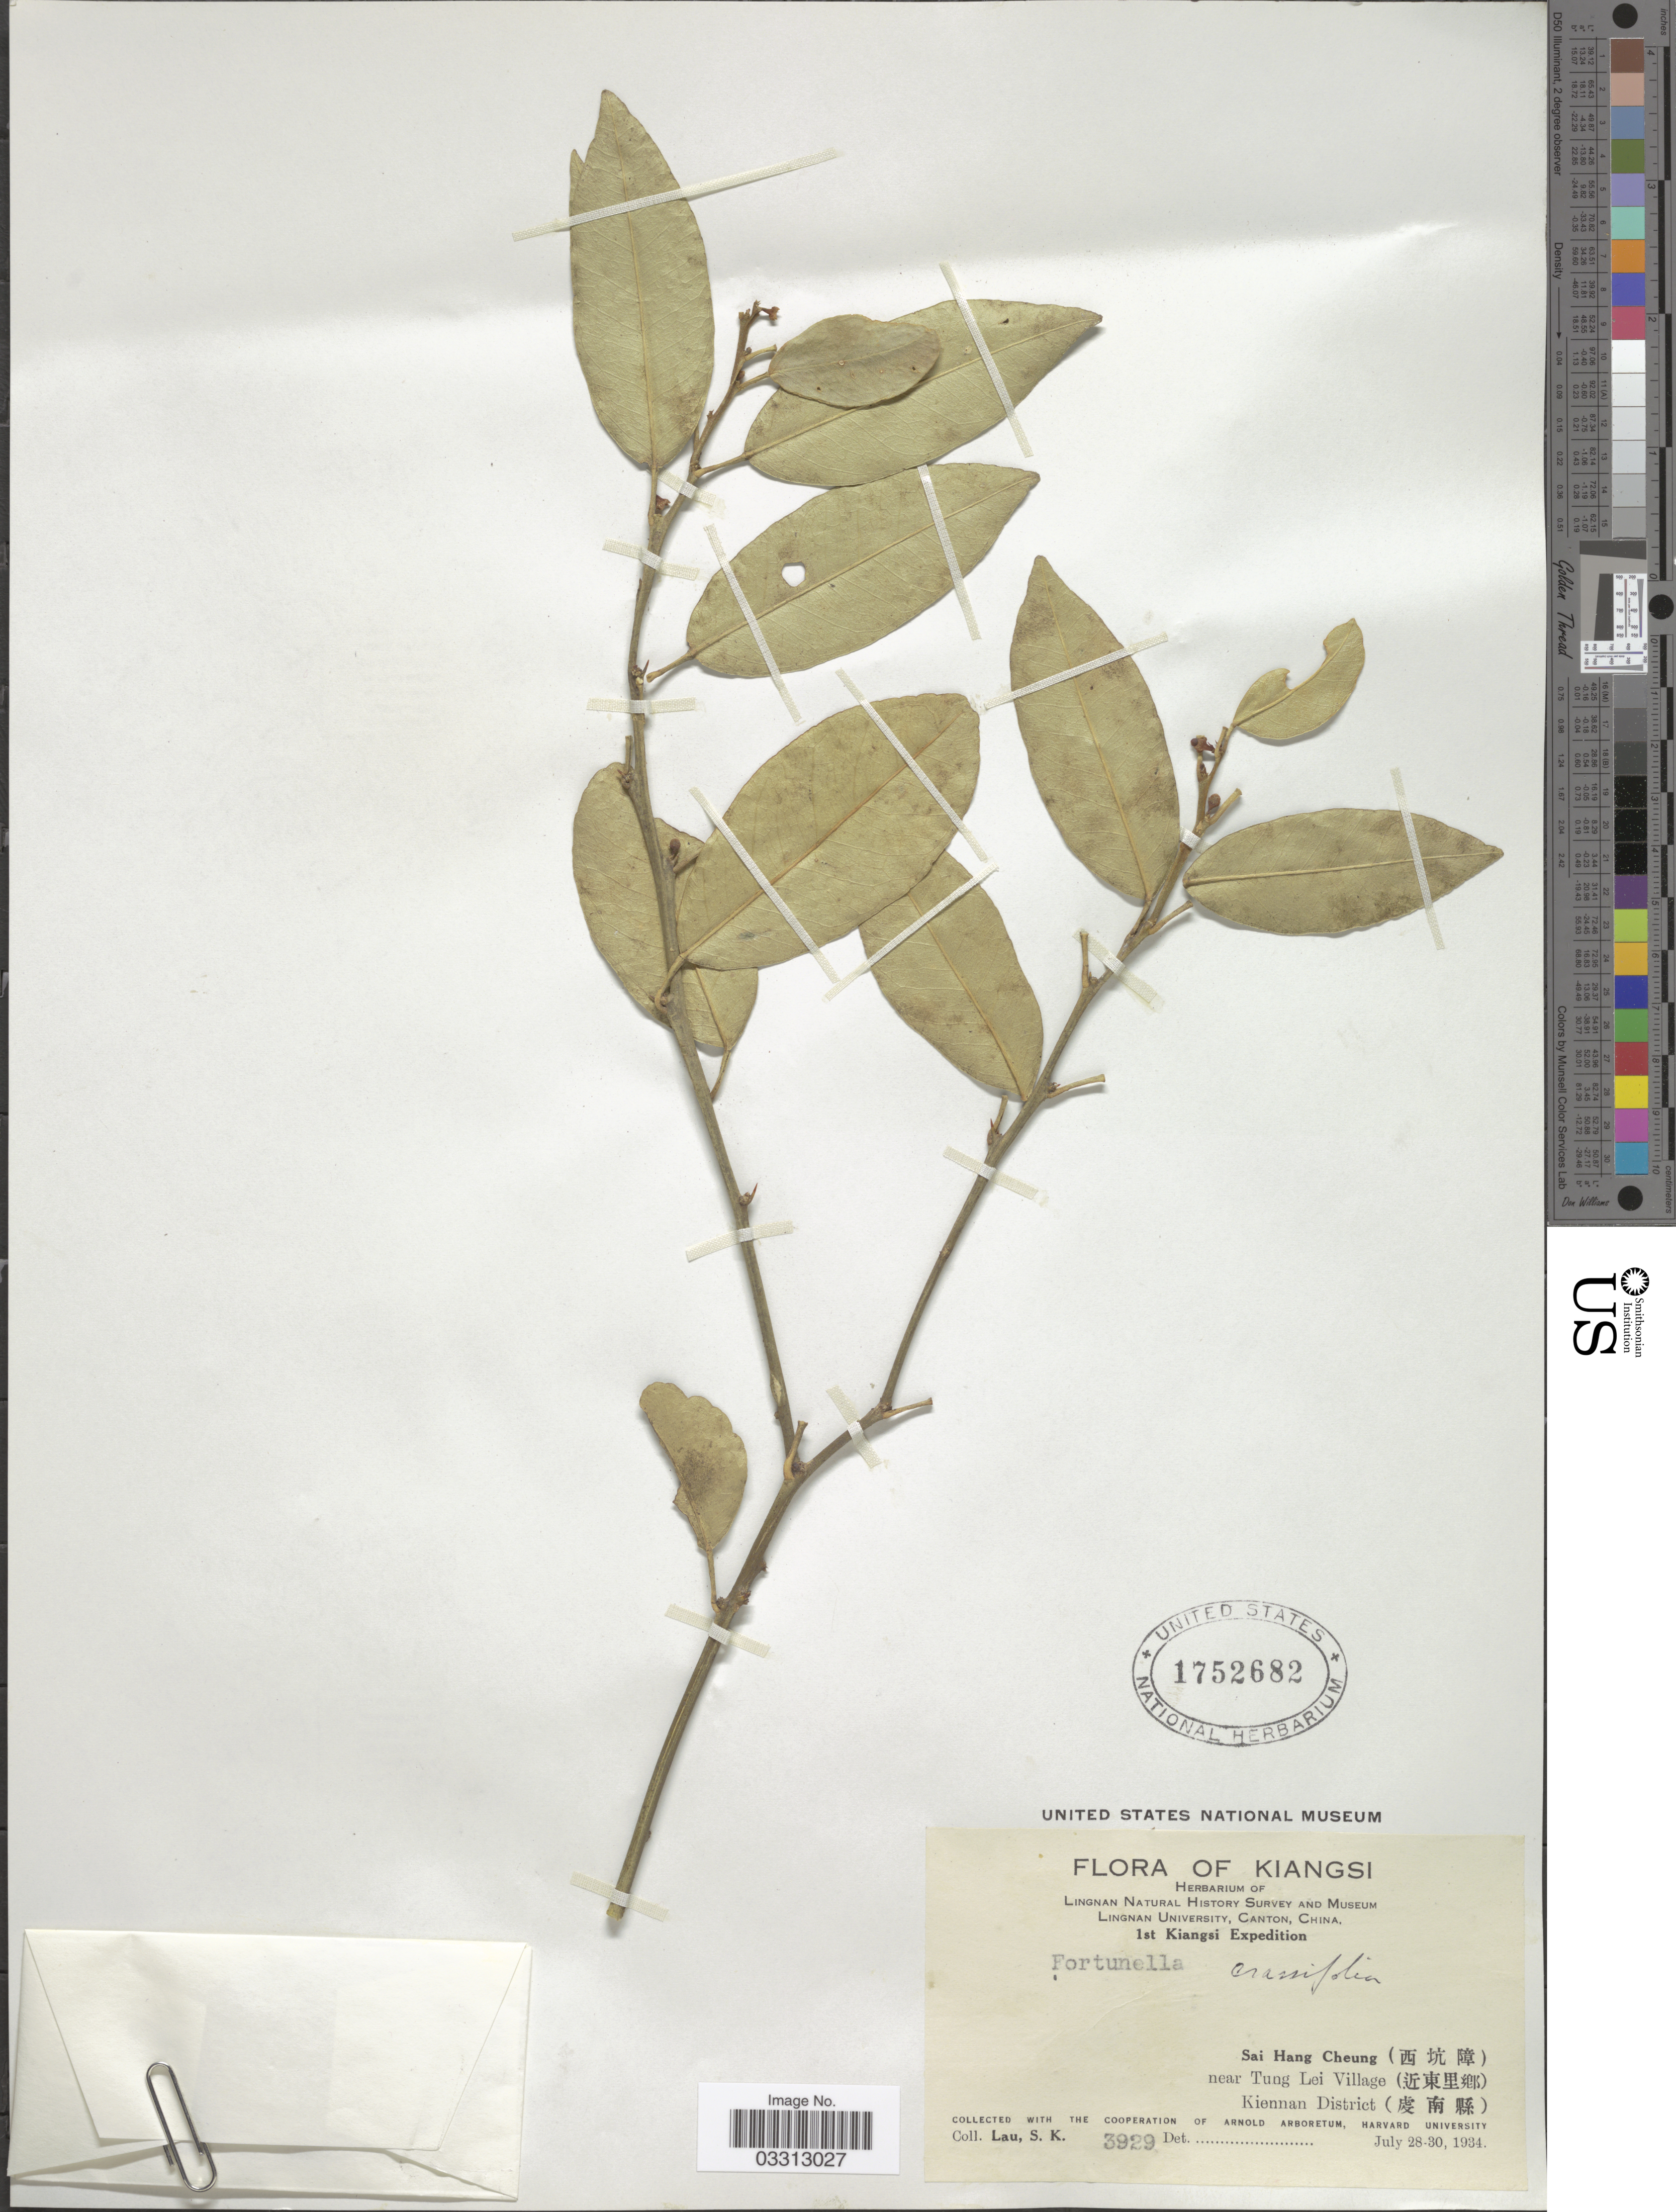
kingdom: Plantae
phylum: Tracheophyta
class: Magnoliopsida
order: Sapindales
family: Rutaceae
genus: Citrus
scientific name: Citrus japonica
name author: Thunb.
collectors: S. K. Lau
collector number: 3929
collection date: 1934-07-28/1934-07-30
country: China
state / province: Jiangxi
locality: Kiangsi. Sai Hang Cheung (X) near Tung Lei Village (X). Kiennan District (X).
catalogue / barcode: US 1752682